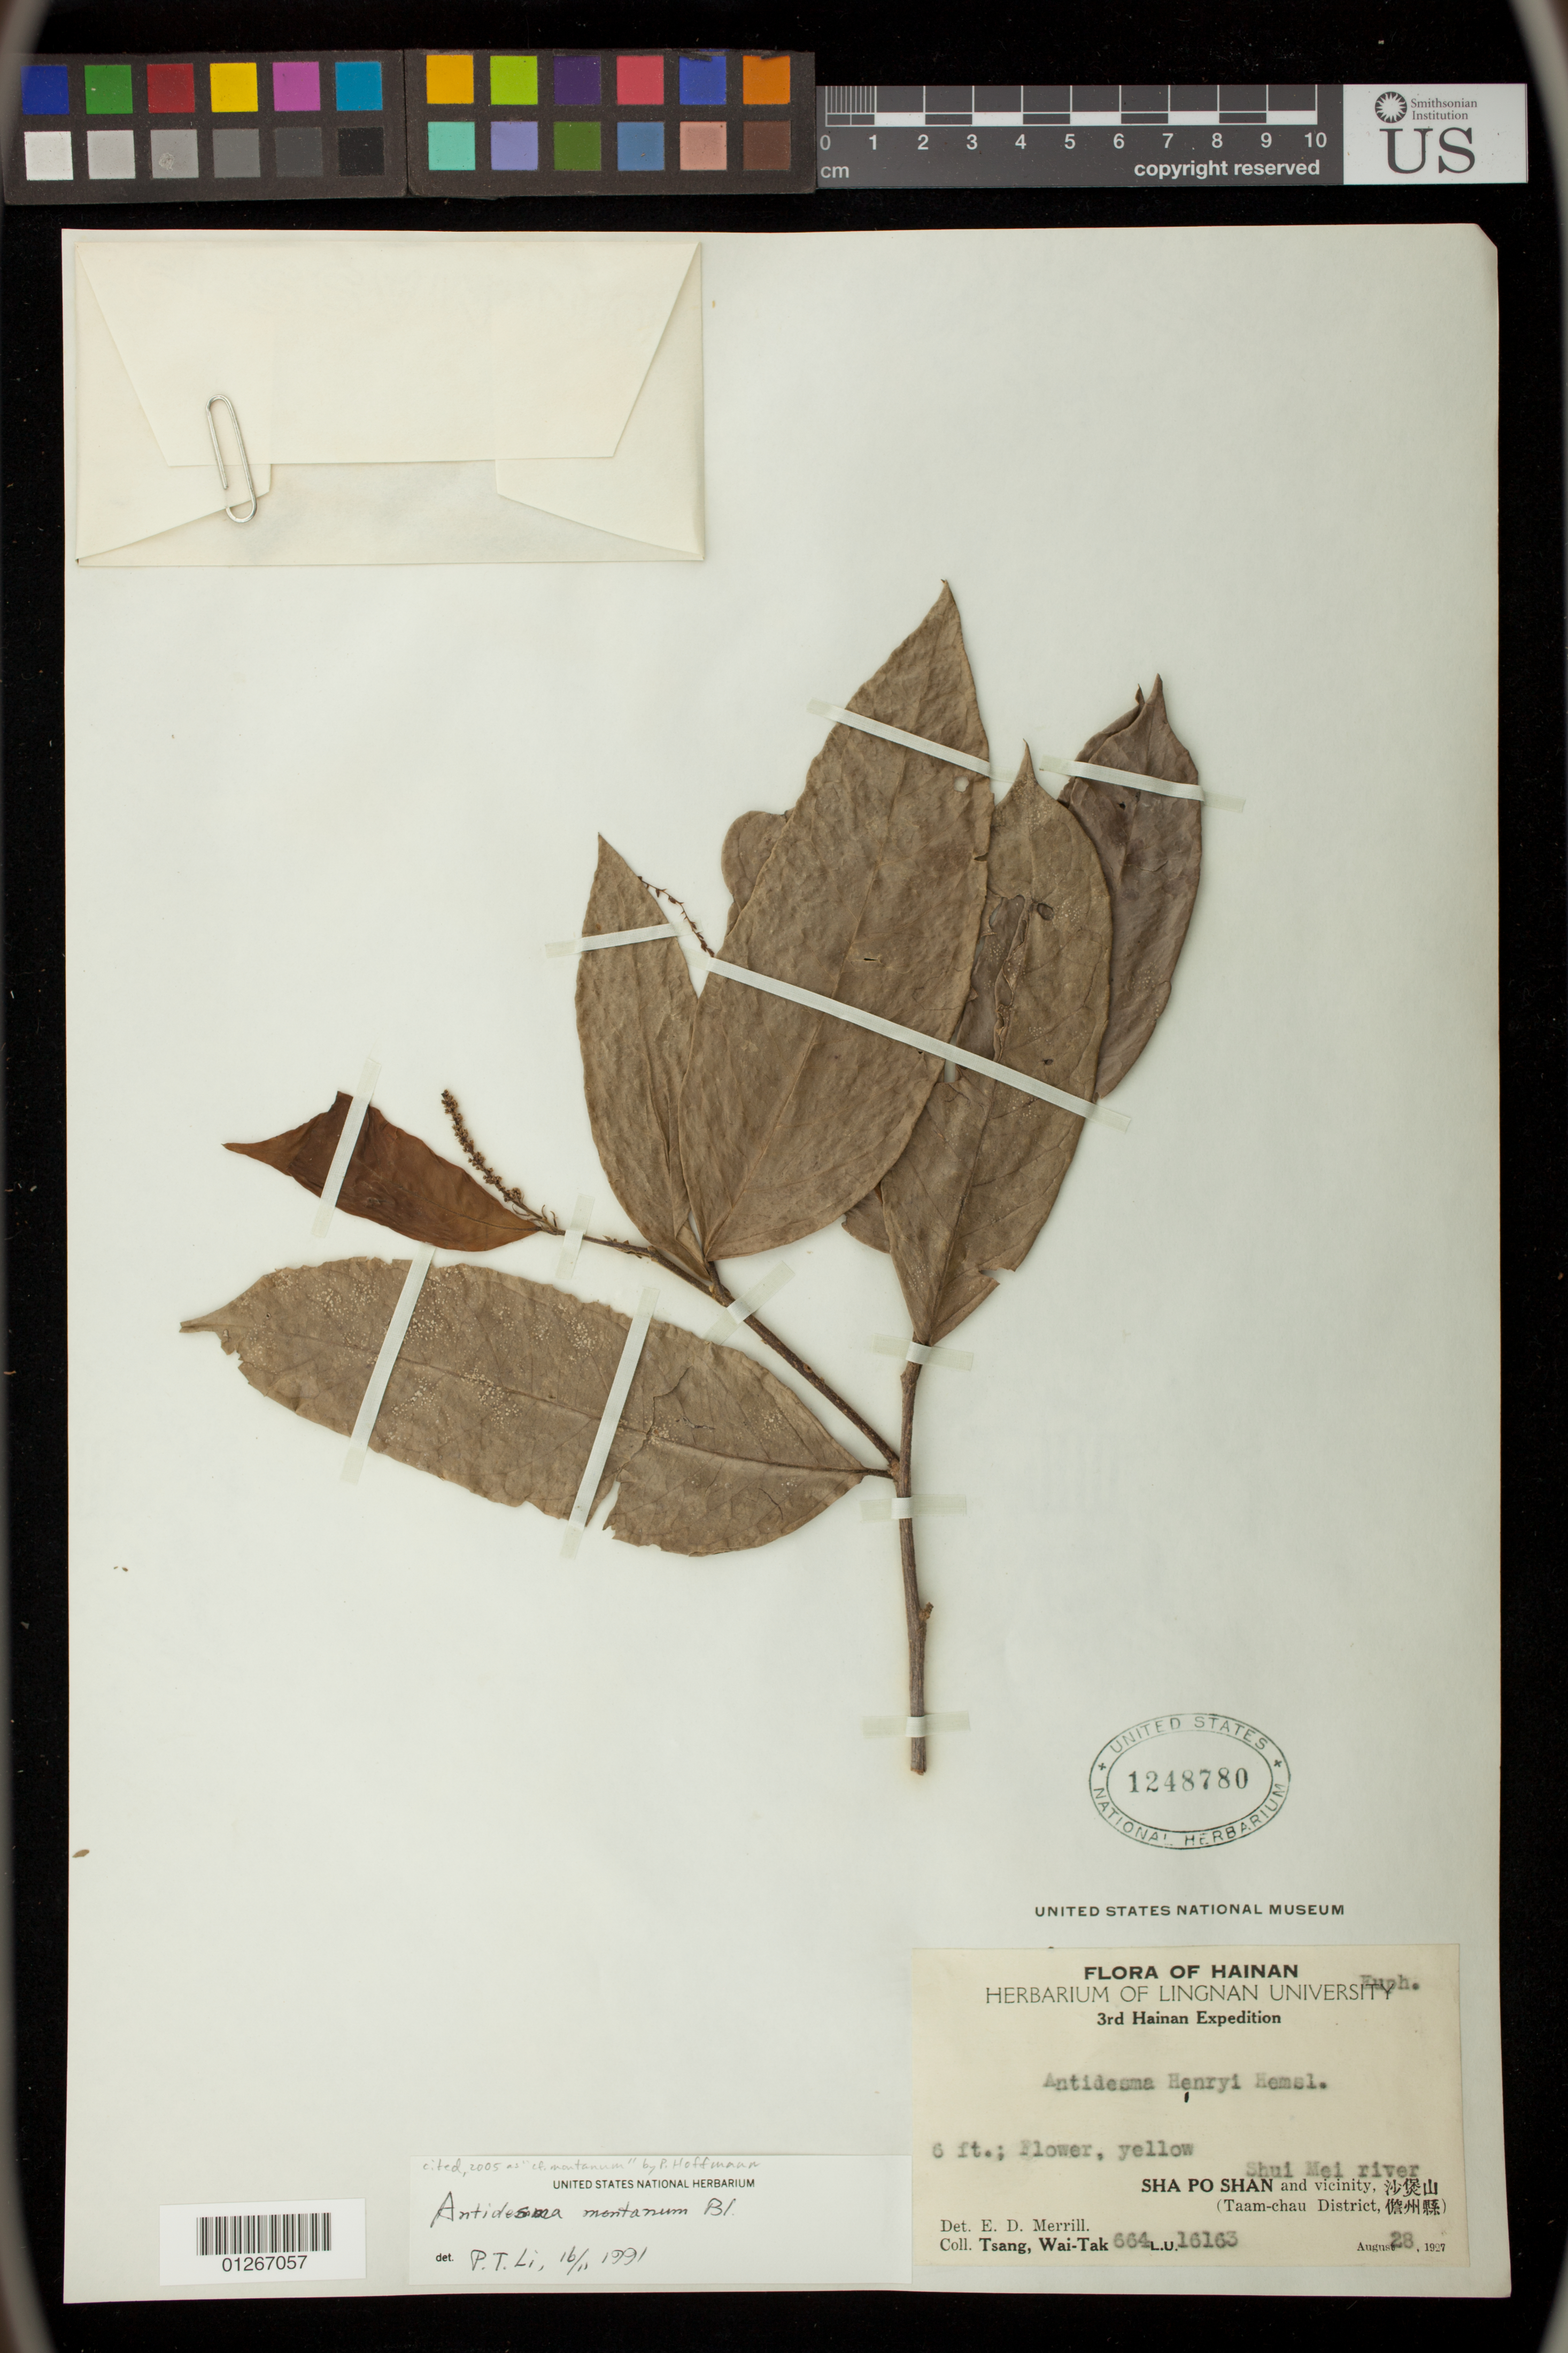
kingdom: Plantae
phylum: Tracheophyta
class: Magnoliopsida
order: Malpighiales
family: Phyllanthaceae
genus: Antidesma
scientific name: Antidesma montanum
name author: Blume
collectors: W. T. Tsang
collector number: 16163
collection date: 1927-08-28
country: China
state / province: Hainan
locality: Shui Mei river, Sha Po Shan and vicinity, Taam-chau District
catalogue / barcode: US 1248780